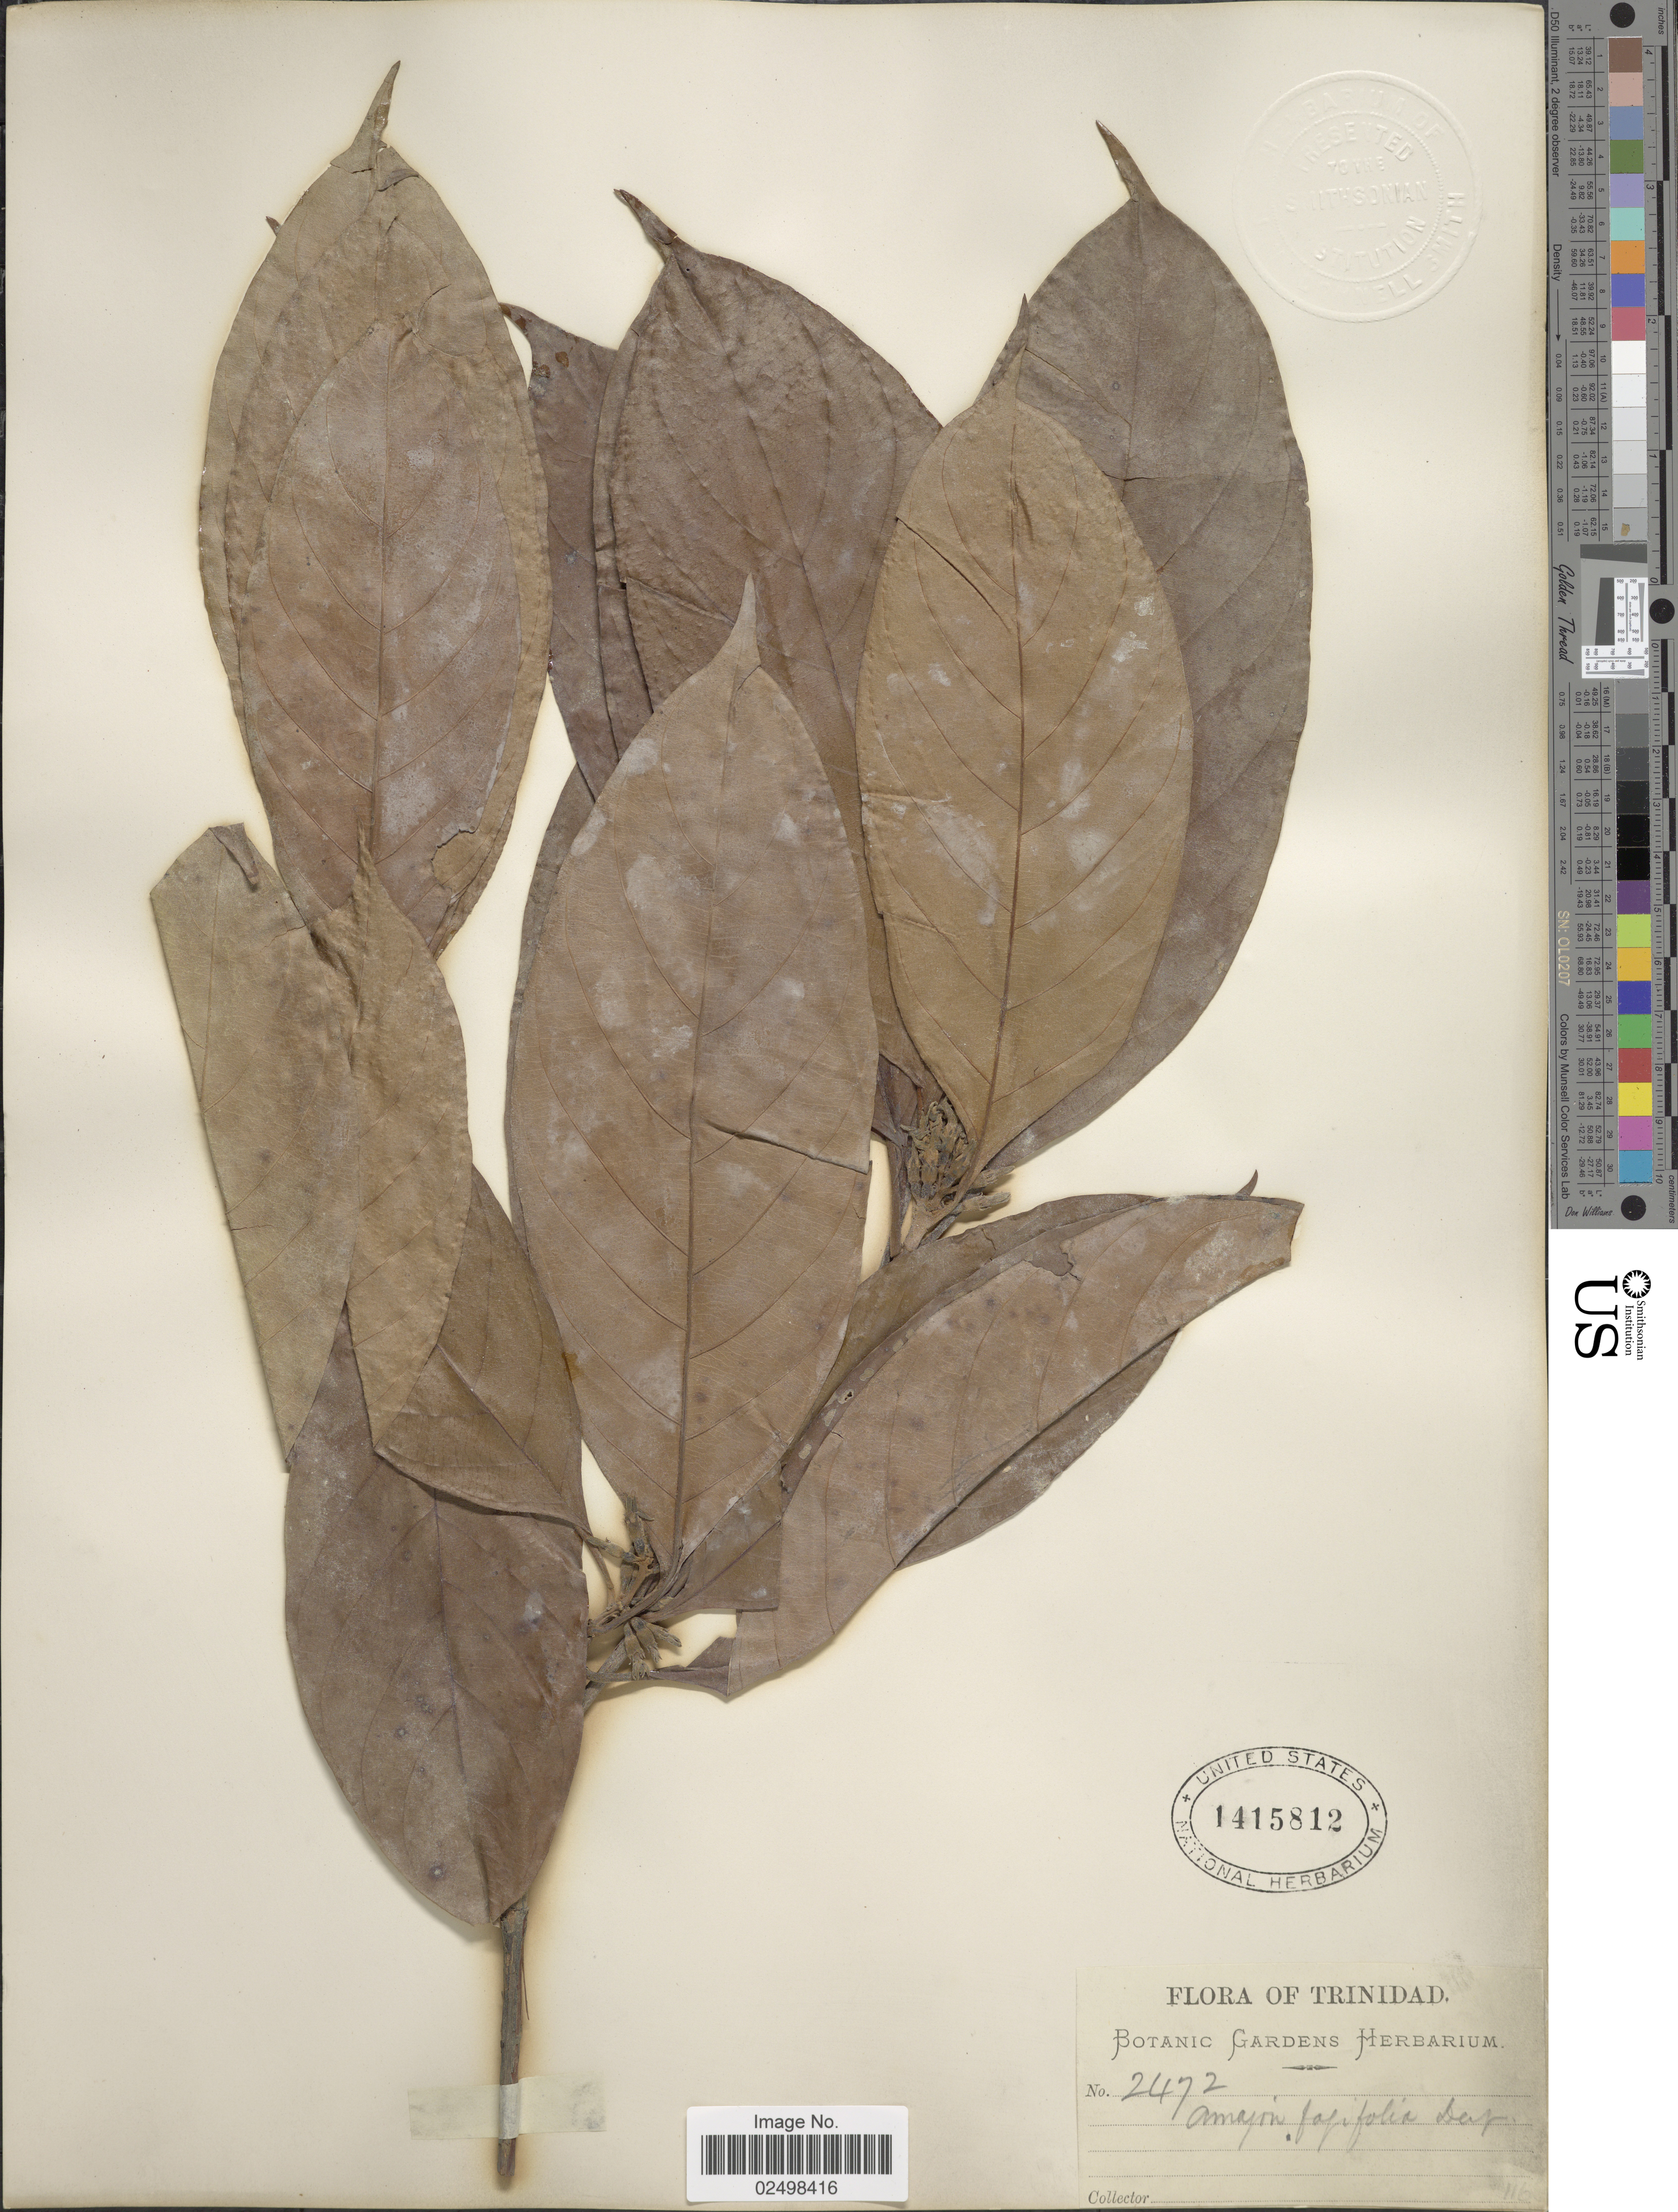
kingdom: Plantae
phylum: Tracheophyta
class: Magnoliopsida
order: Gentianales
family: Rubiaceae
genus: Amaioua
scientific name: Amaioua fagifolia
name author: Desf.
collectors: ex herb. Botanic Gardens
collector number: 2472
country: Trinidad and Tobago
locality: Trinidad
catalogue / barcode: US 1415812